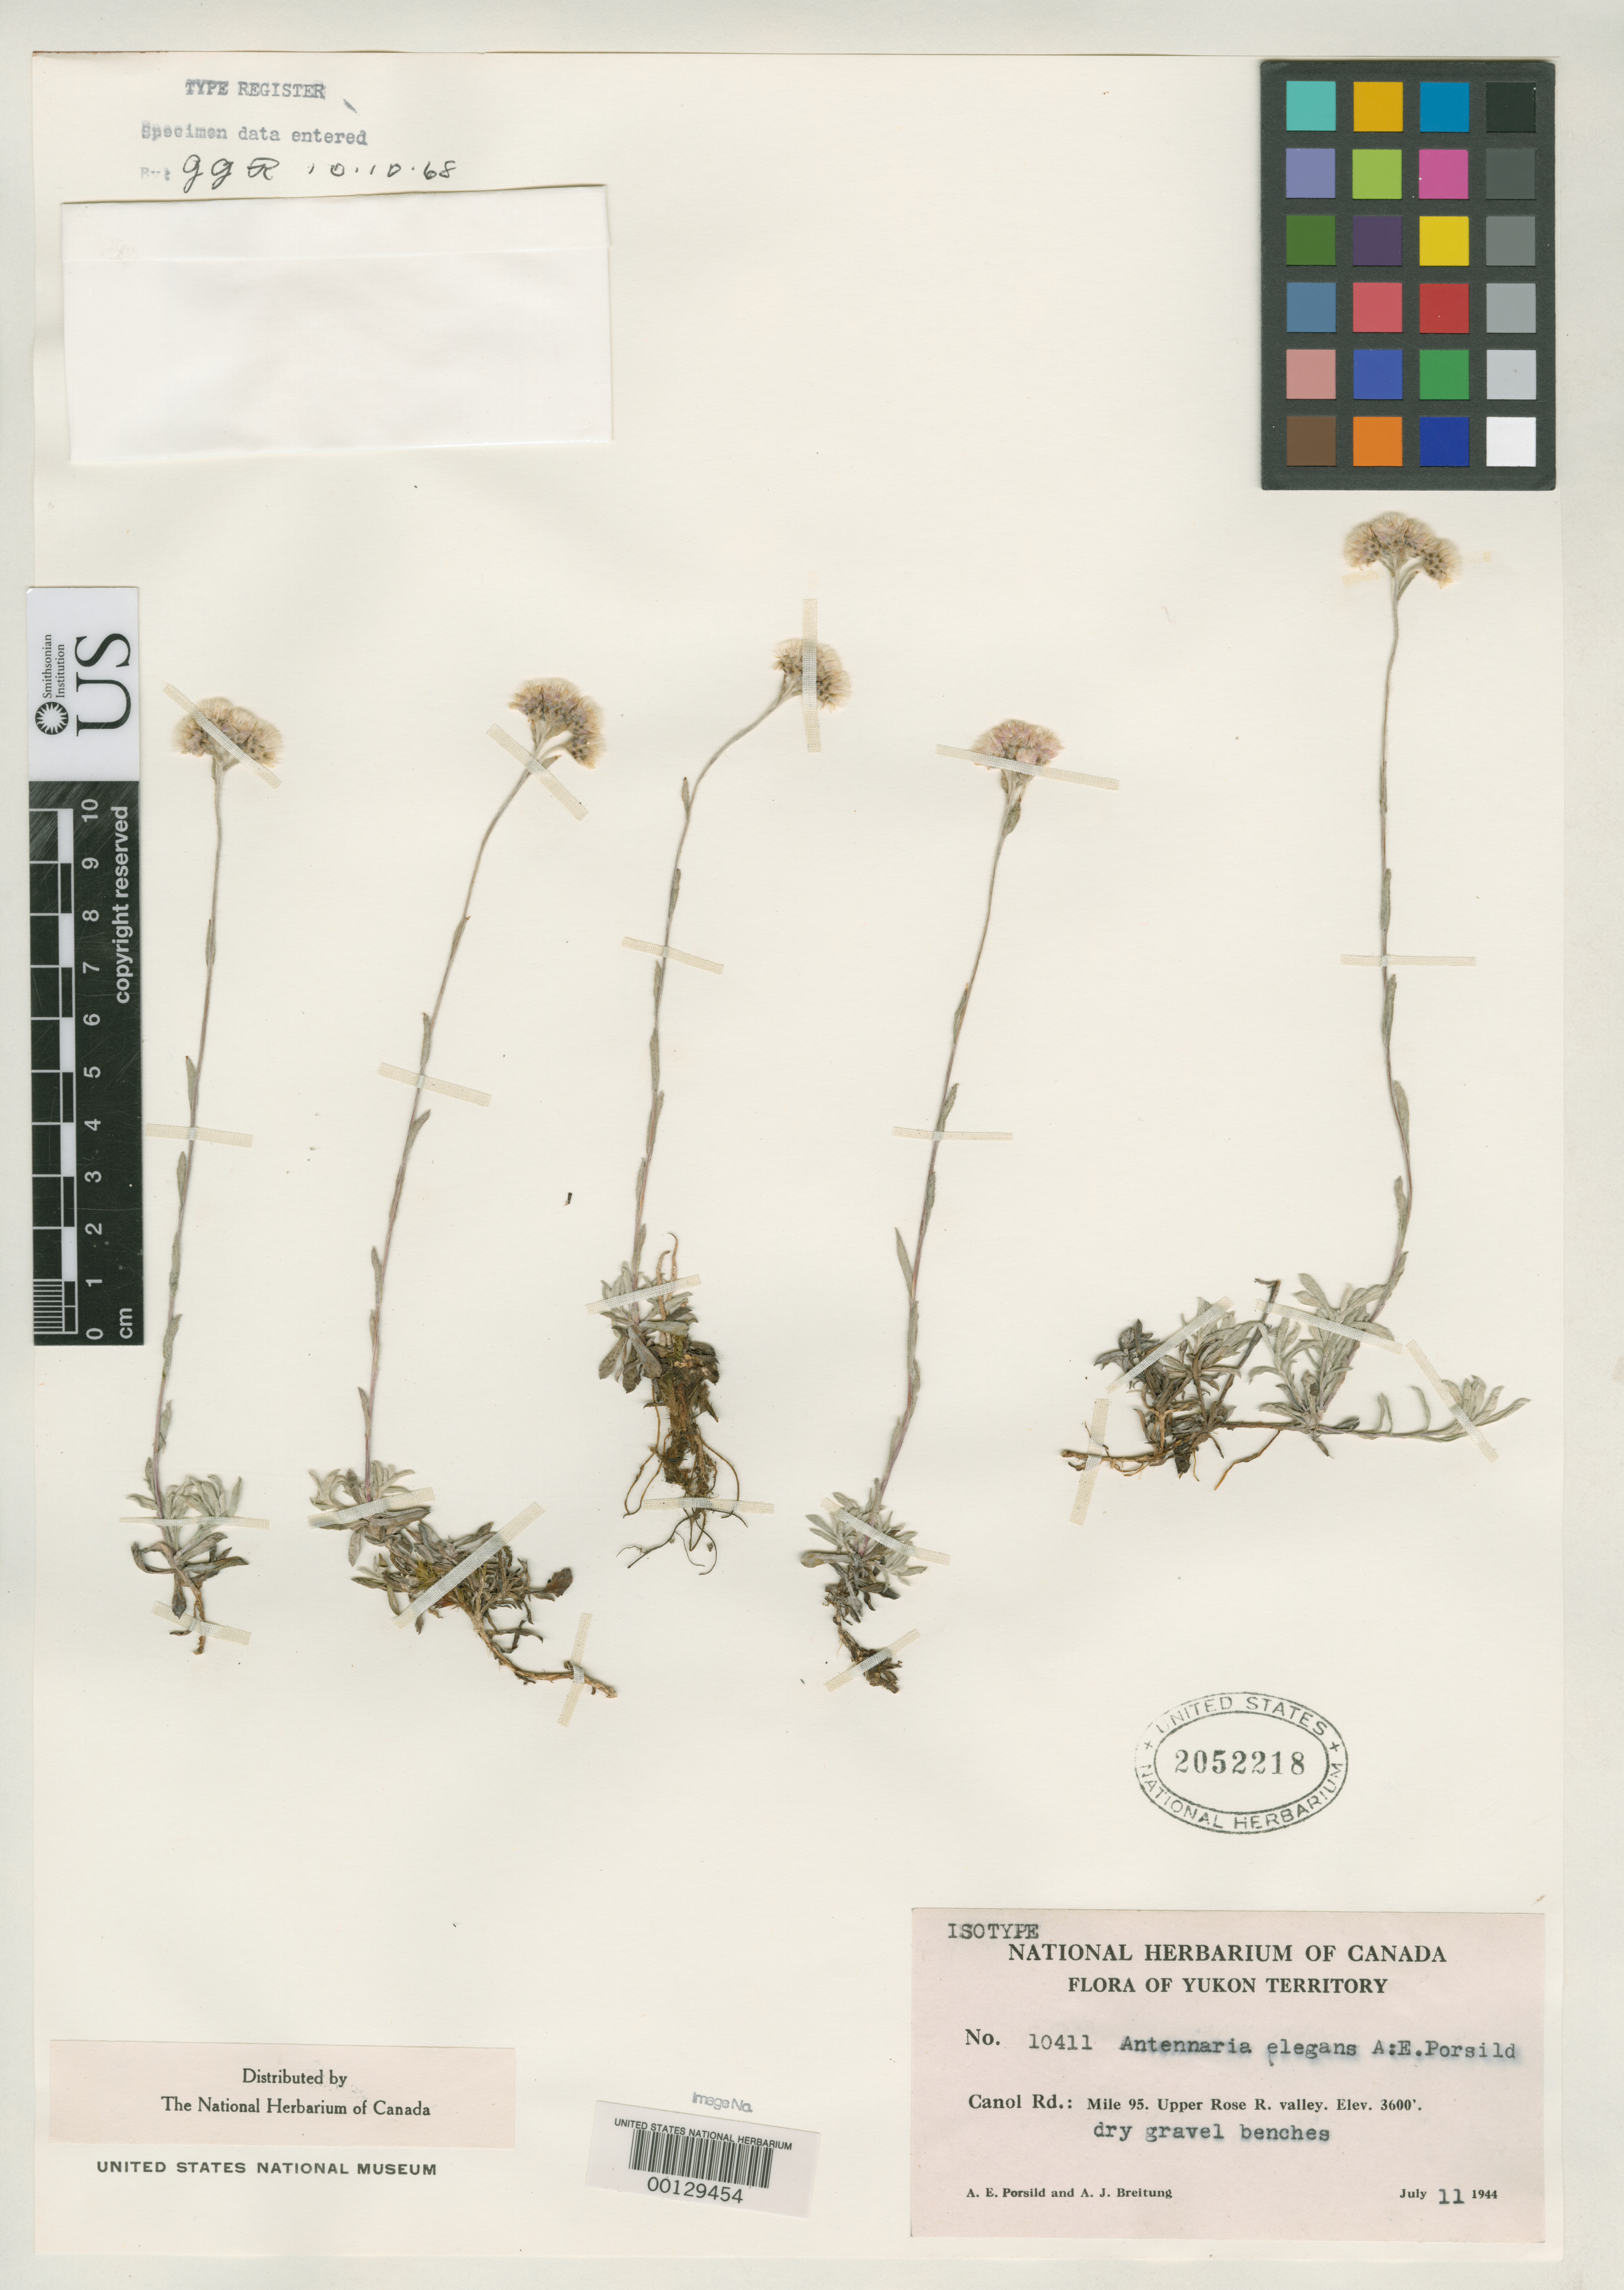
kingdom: Plantae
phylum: Tracheophyta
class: Magnoliopsida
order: Asterales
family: Asteraceae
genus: Antennaria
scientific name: Antennaria elegans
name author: A.E. Porsild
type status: Isotype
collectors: A. E. Porsild & A. J. Breitung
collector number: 10411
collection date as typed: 11 Jul 1944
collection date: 1944-07-11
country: Canada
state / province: Yukon Territory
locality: Upper Rose River Valley; Canal road.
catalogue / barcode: US 2052218